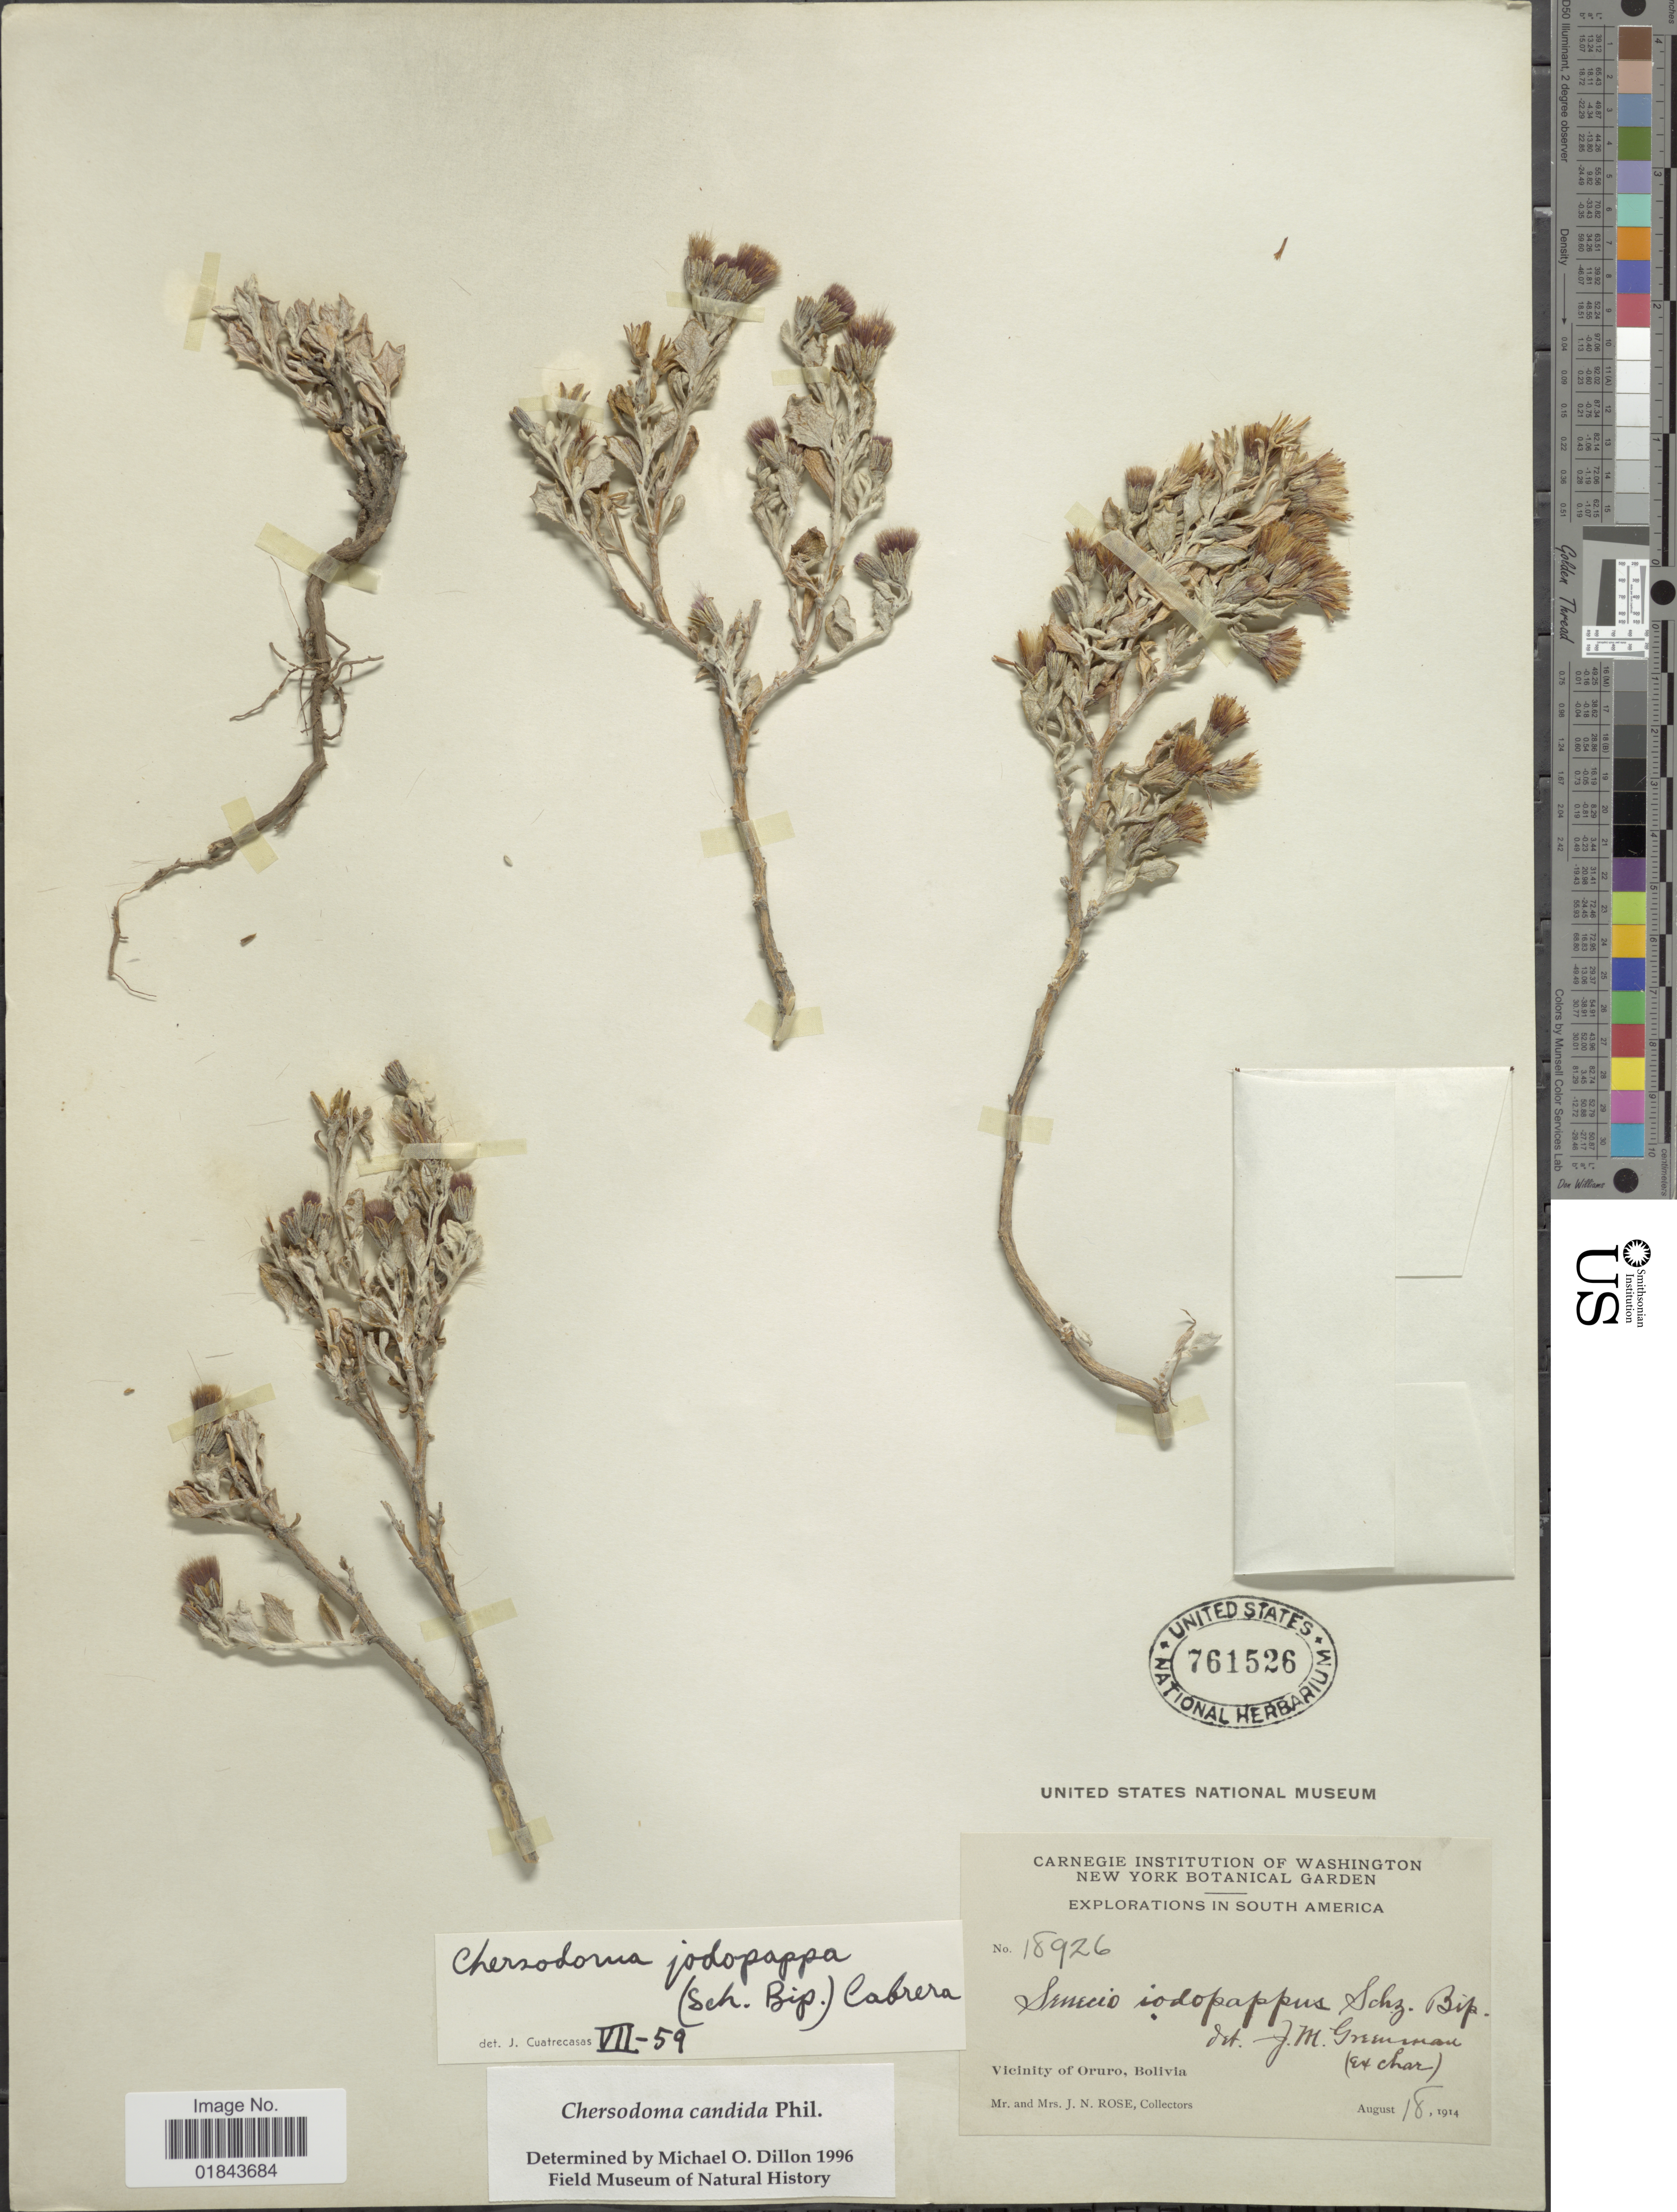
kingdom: Plantae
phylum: Tracheophyta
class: Magnoliopsida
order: Asterales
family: Asteraceae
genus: Chersodoma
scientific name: Chersodoma candida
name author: Phil.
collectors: J. N. Rose & L. B. Rose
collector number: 18926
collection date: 1914-08-18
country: Bolivia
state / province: Oruro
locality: Vicinity of Oruro, Bolivia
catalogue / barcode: US 761526